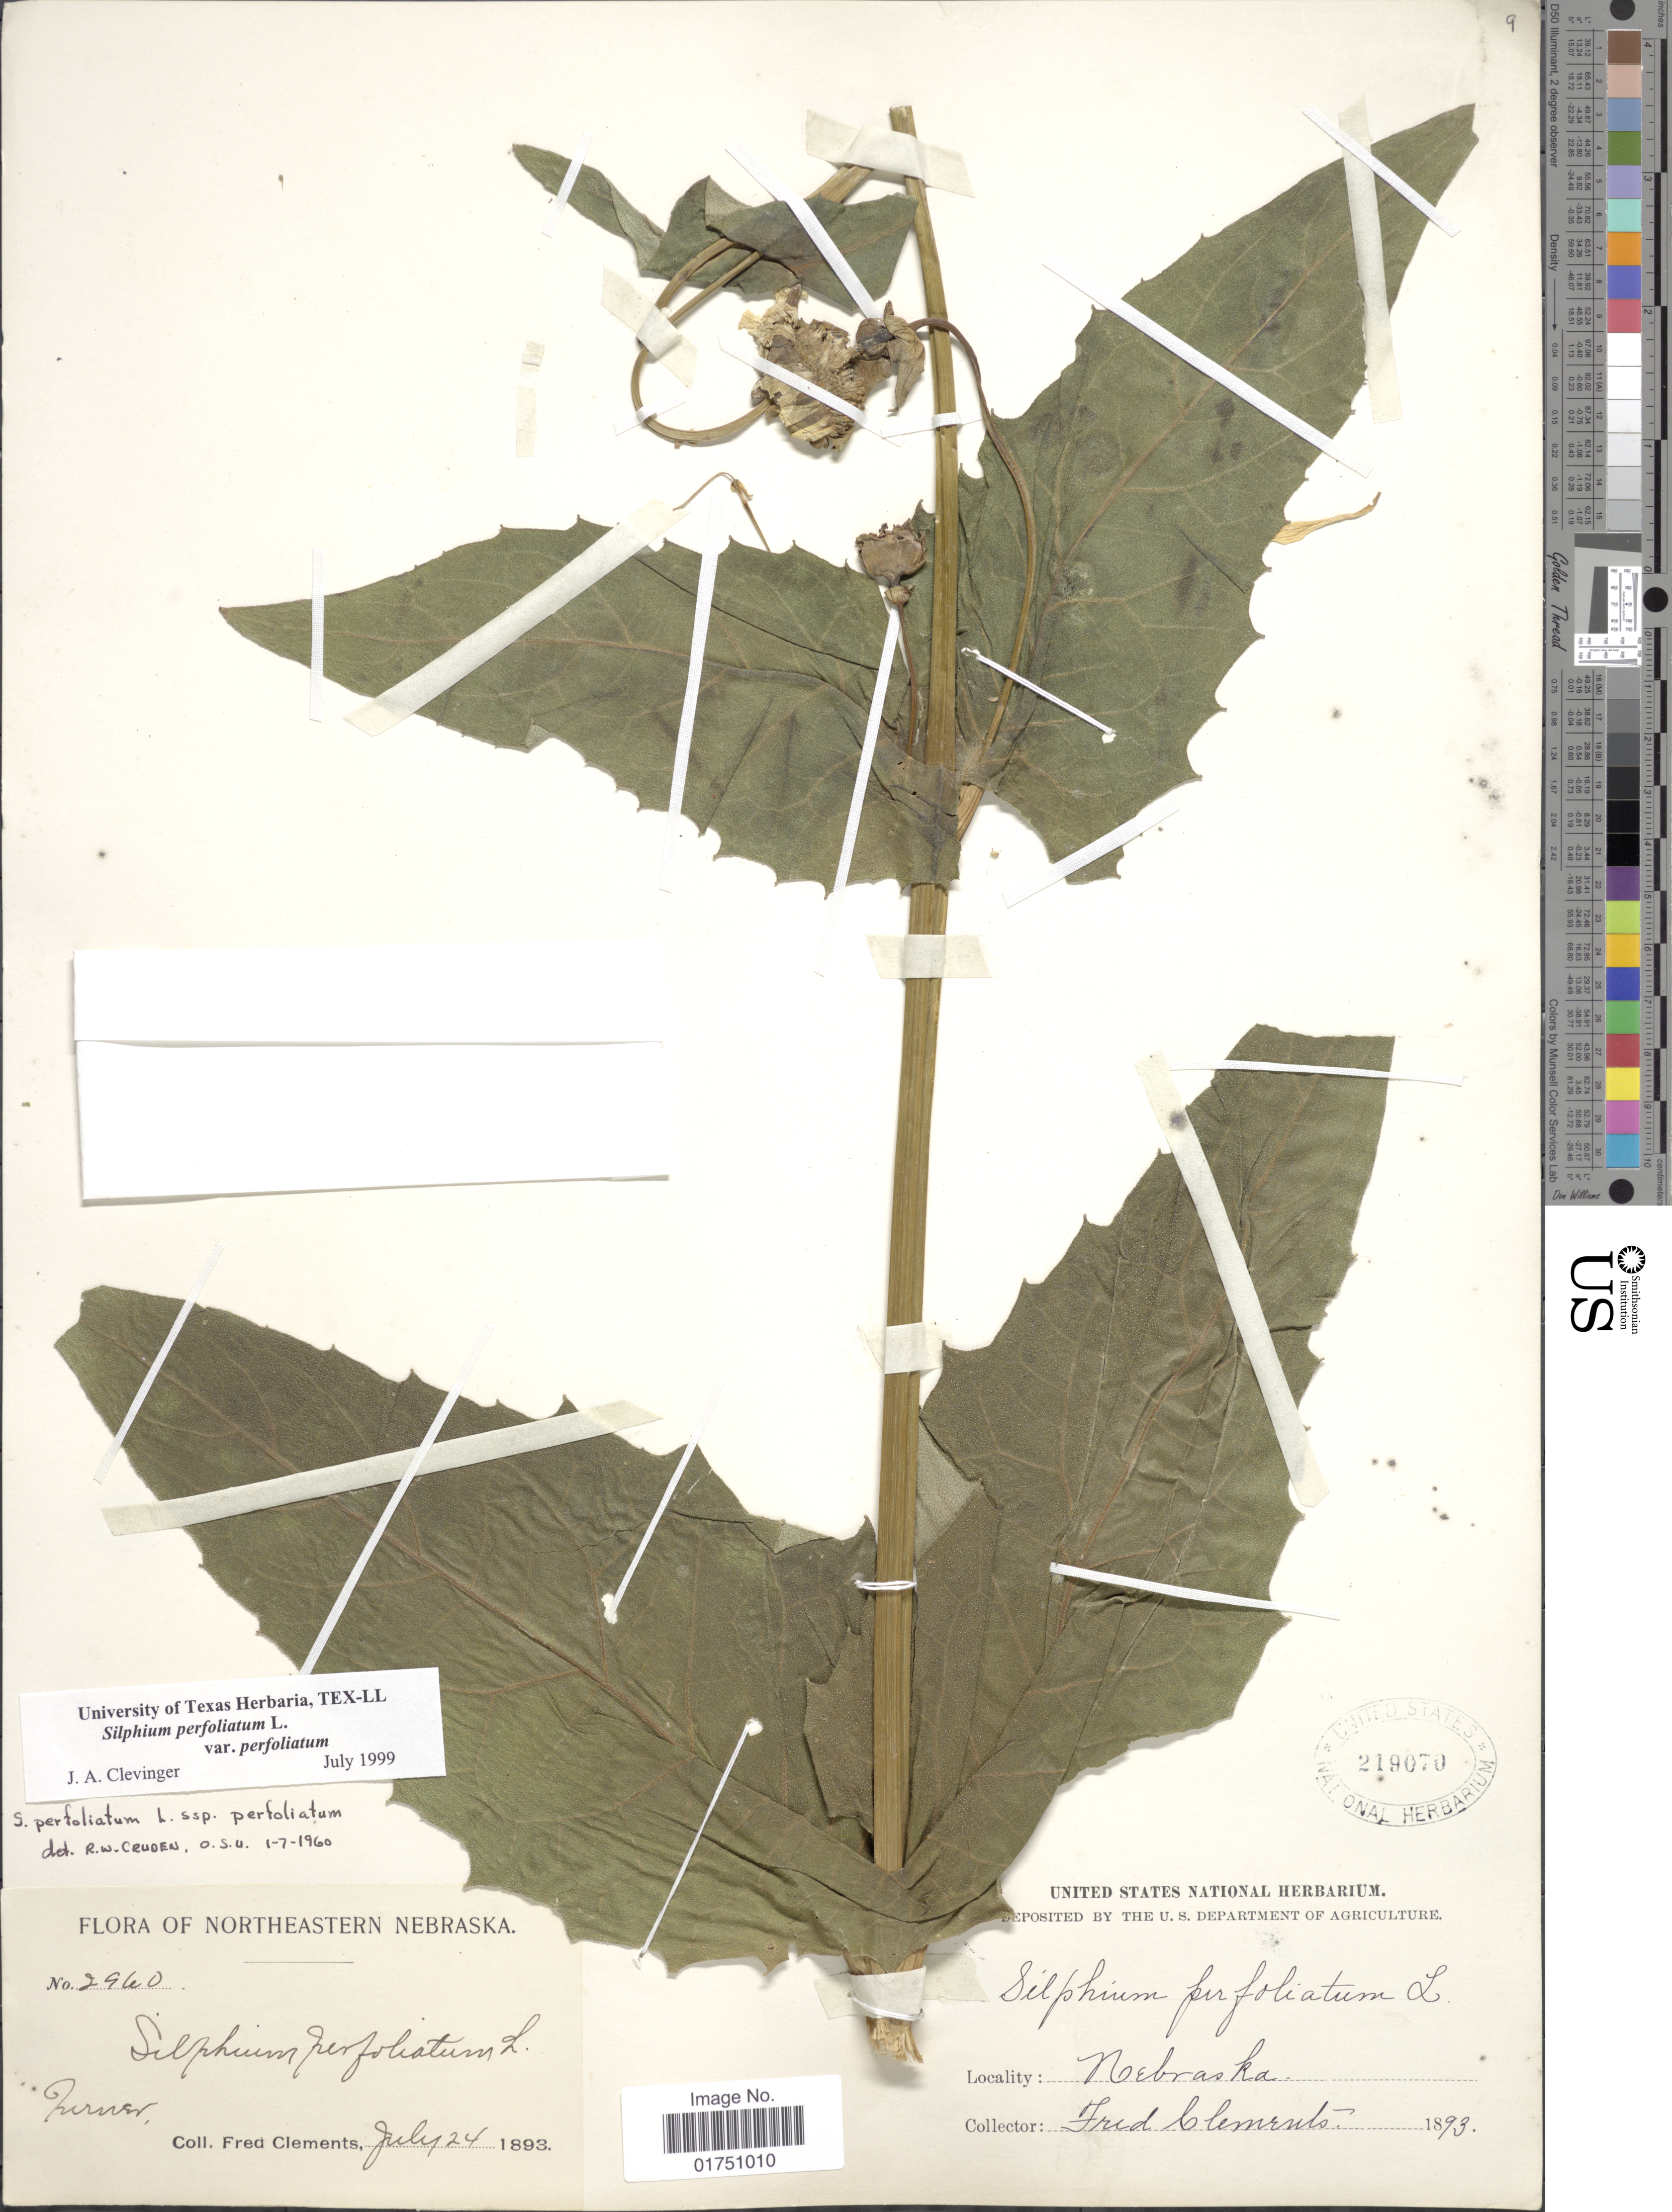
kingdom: Plantae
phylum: Tracheophyta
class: Magnoliopsida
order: Asterales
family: Asteraceae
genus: Silphium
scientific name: Silphium perfoliatum var. perfoliatum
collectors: F. Clements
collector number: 2960*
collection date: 1893-07-24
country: United States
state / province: Nebraska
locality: Northeastern Nebraska. Turner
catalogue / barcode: US 219070